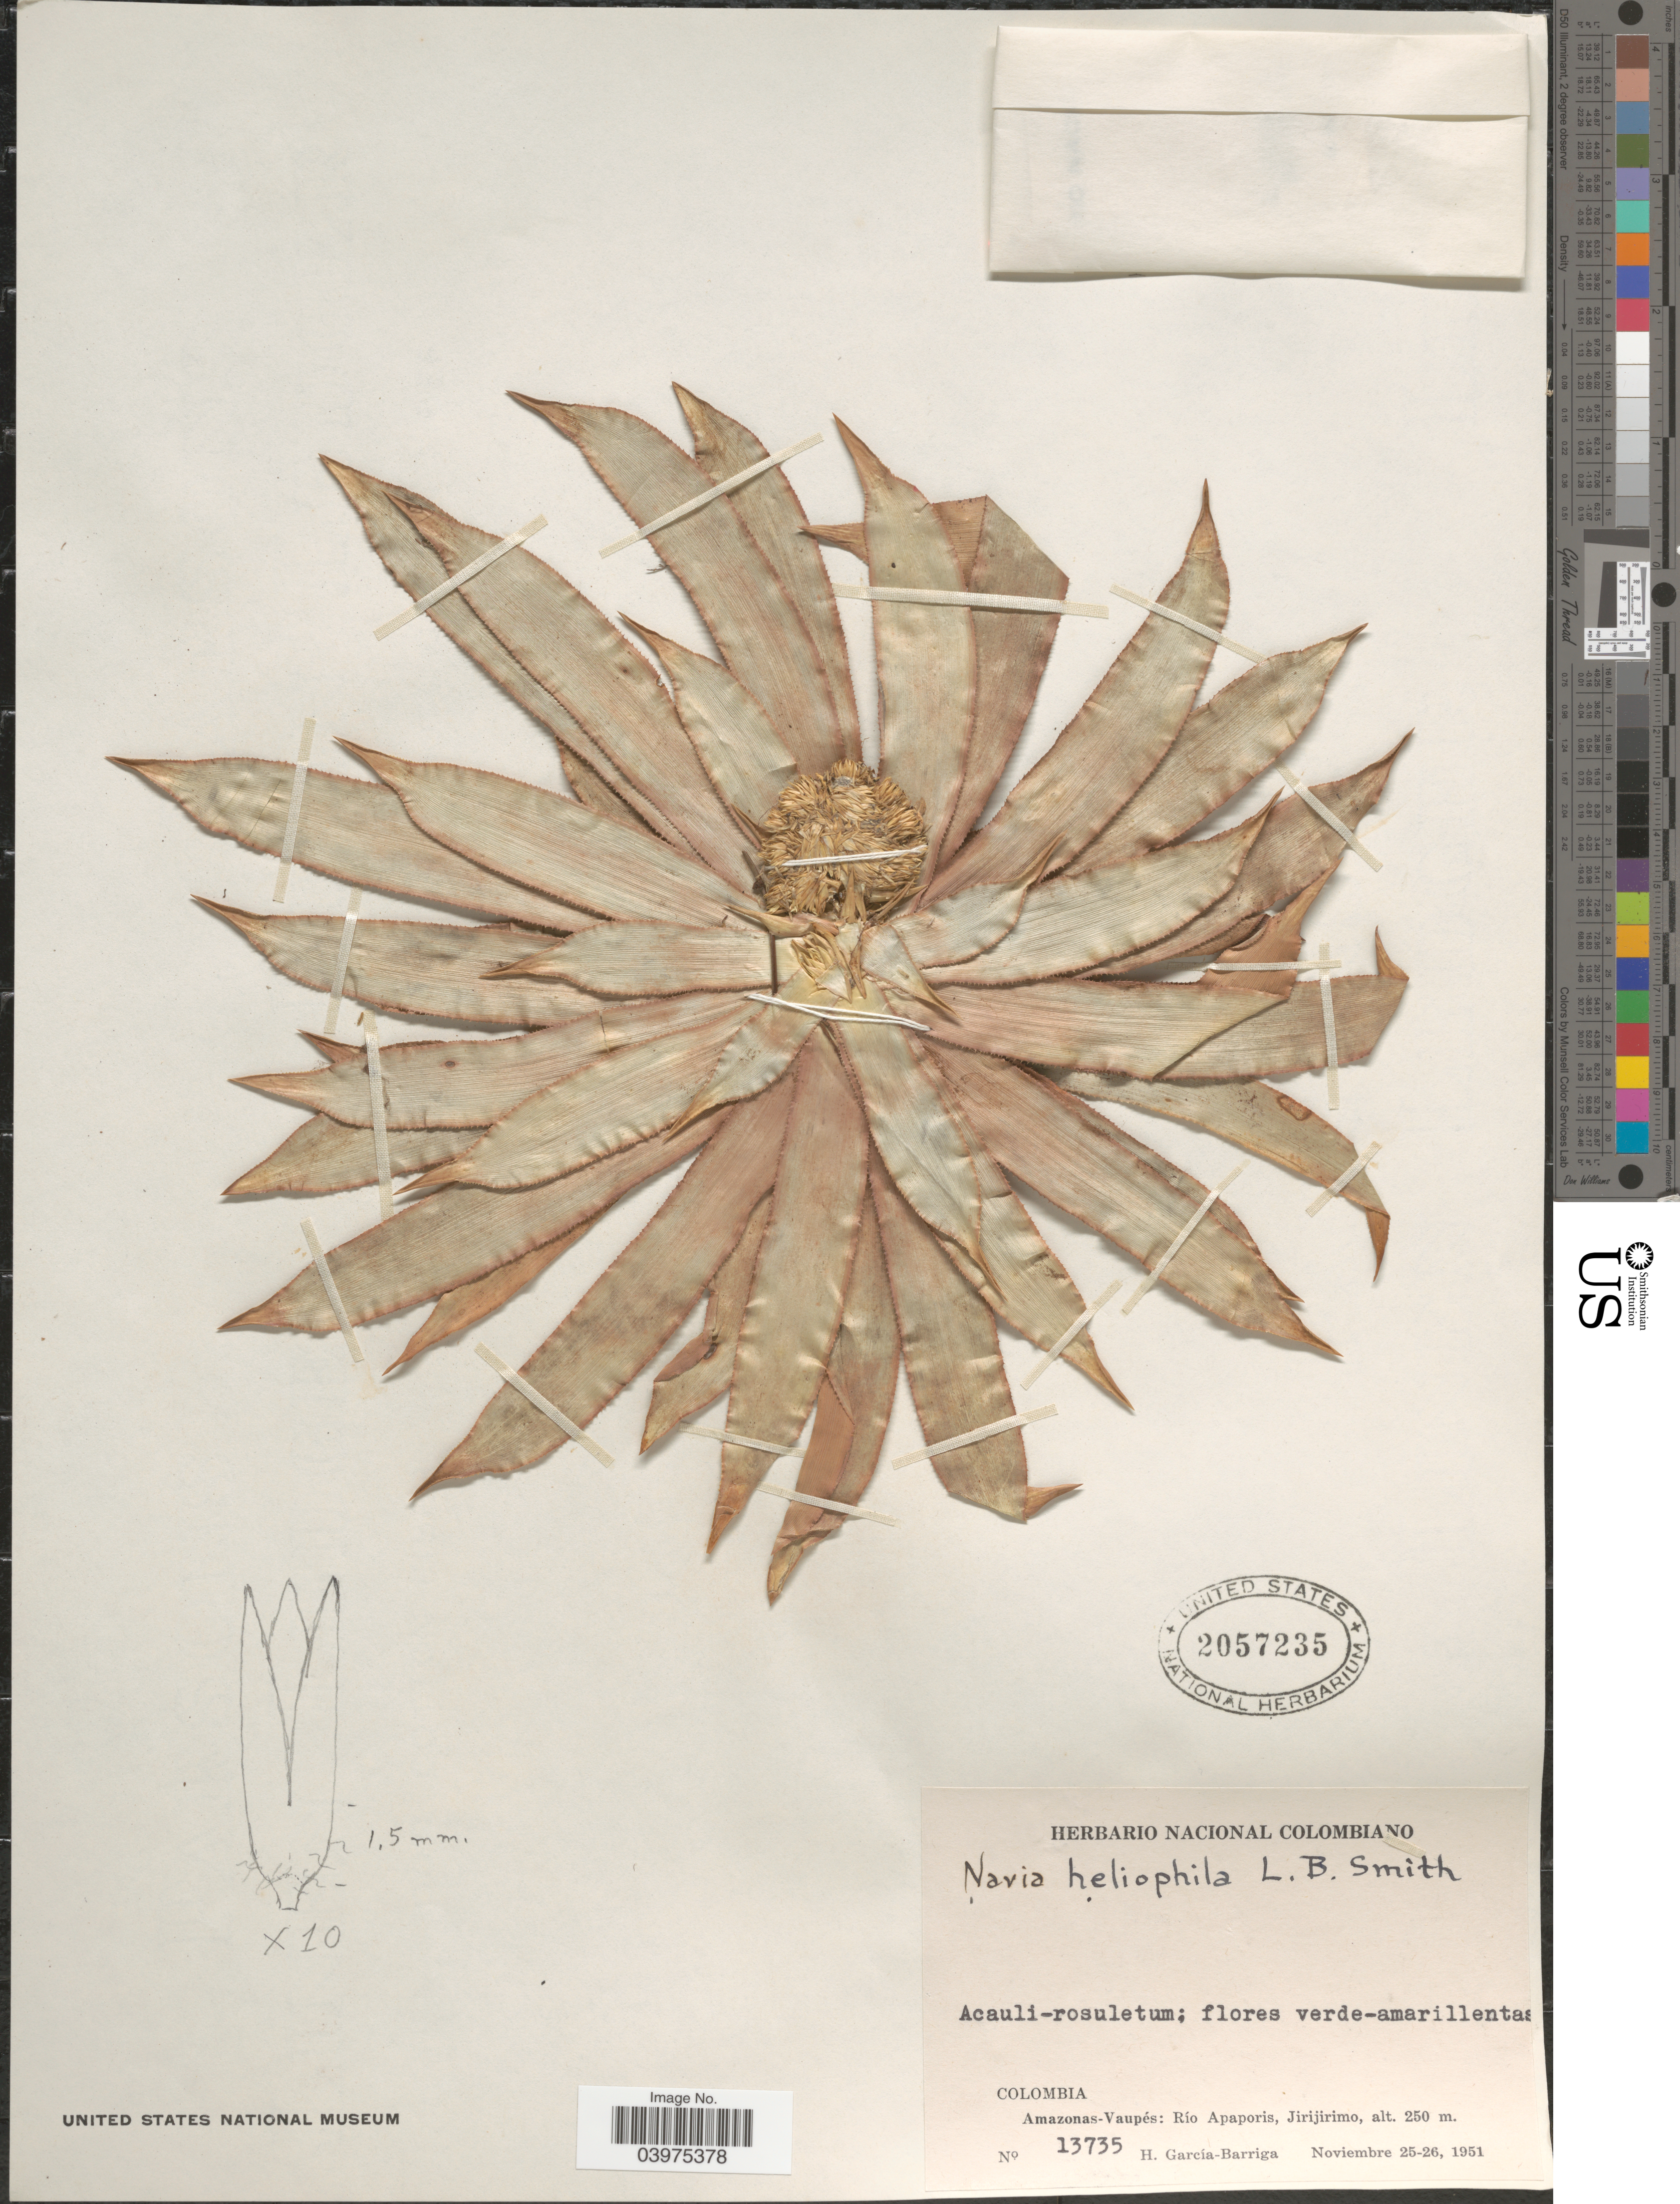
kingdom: Plantae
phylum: Tracheophyta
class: Liliopsida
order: Poales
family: Bromeliaceae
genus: Navia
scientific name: Navia heliophila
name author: L.B. Sm.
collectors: H. García Barriga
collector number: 13735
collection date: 1951-11-25/1951-11-26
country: Colombia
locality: Amazonas-Vaupés: Río Apaporis, Jirijirimo.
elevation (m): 250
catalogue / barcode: US 2057235